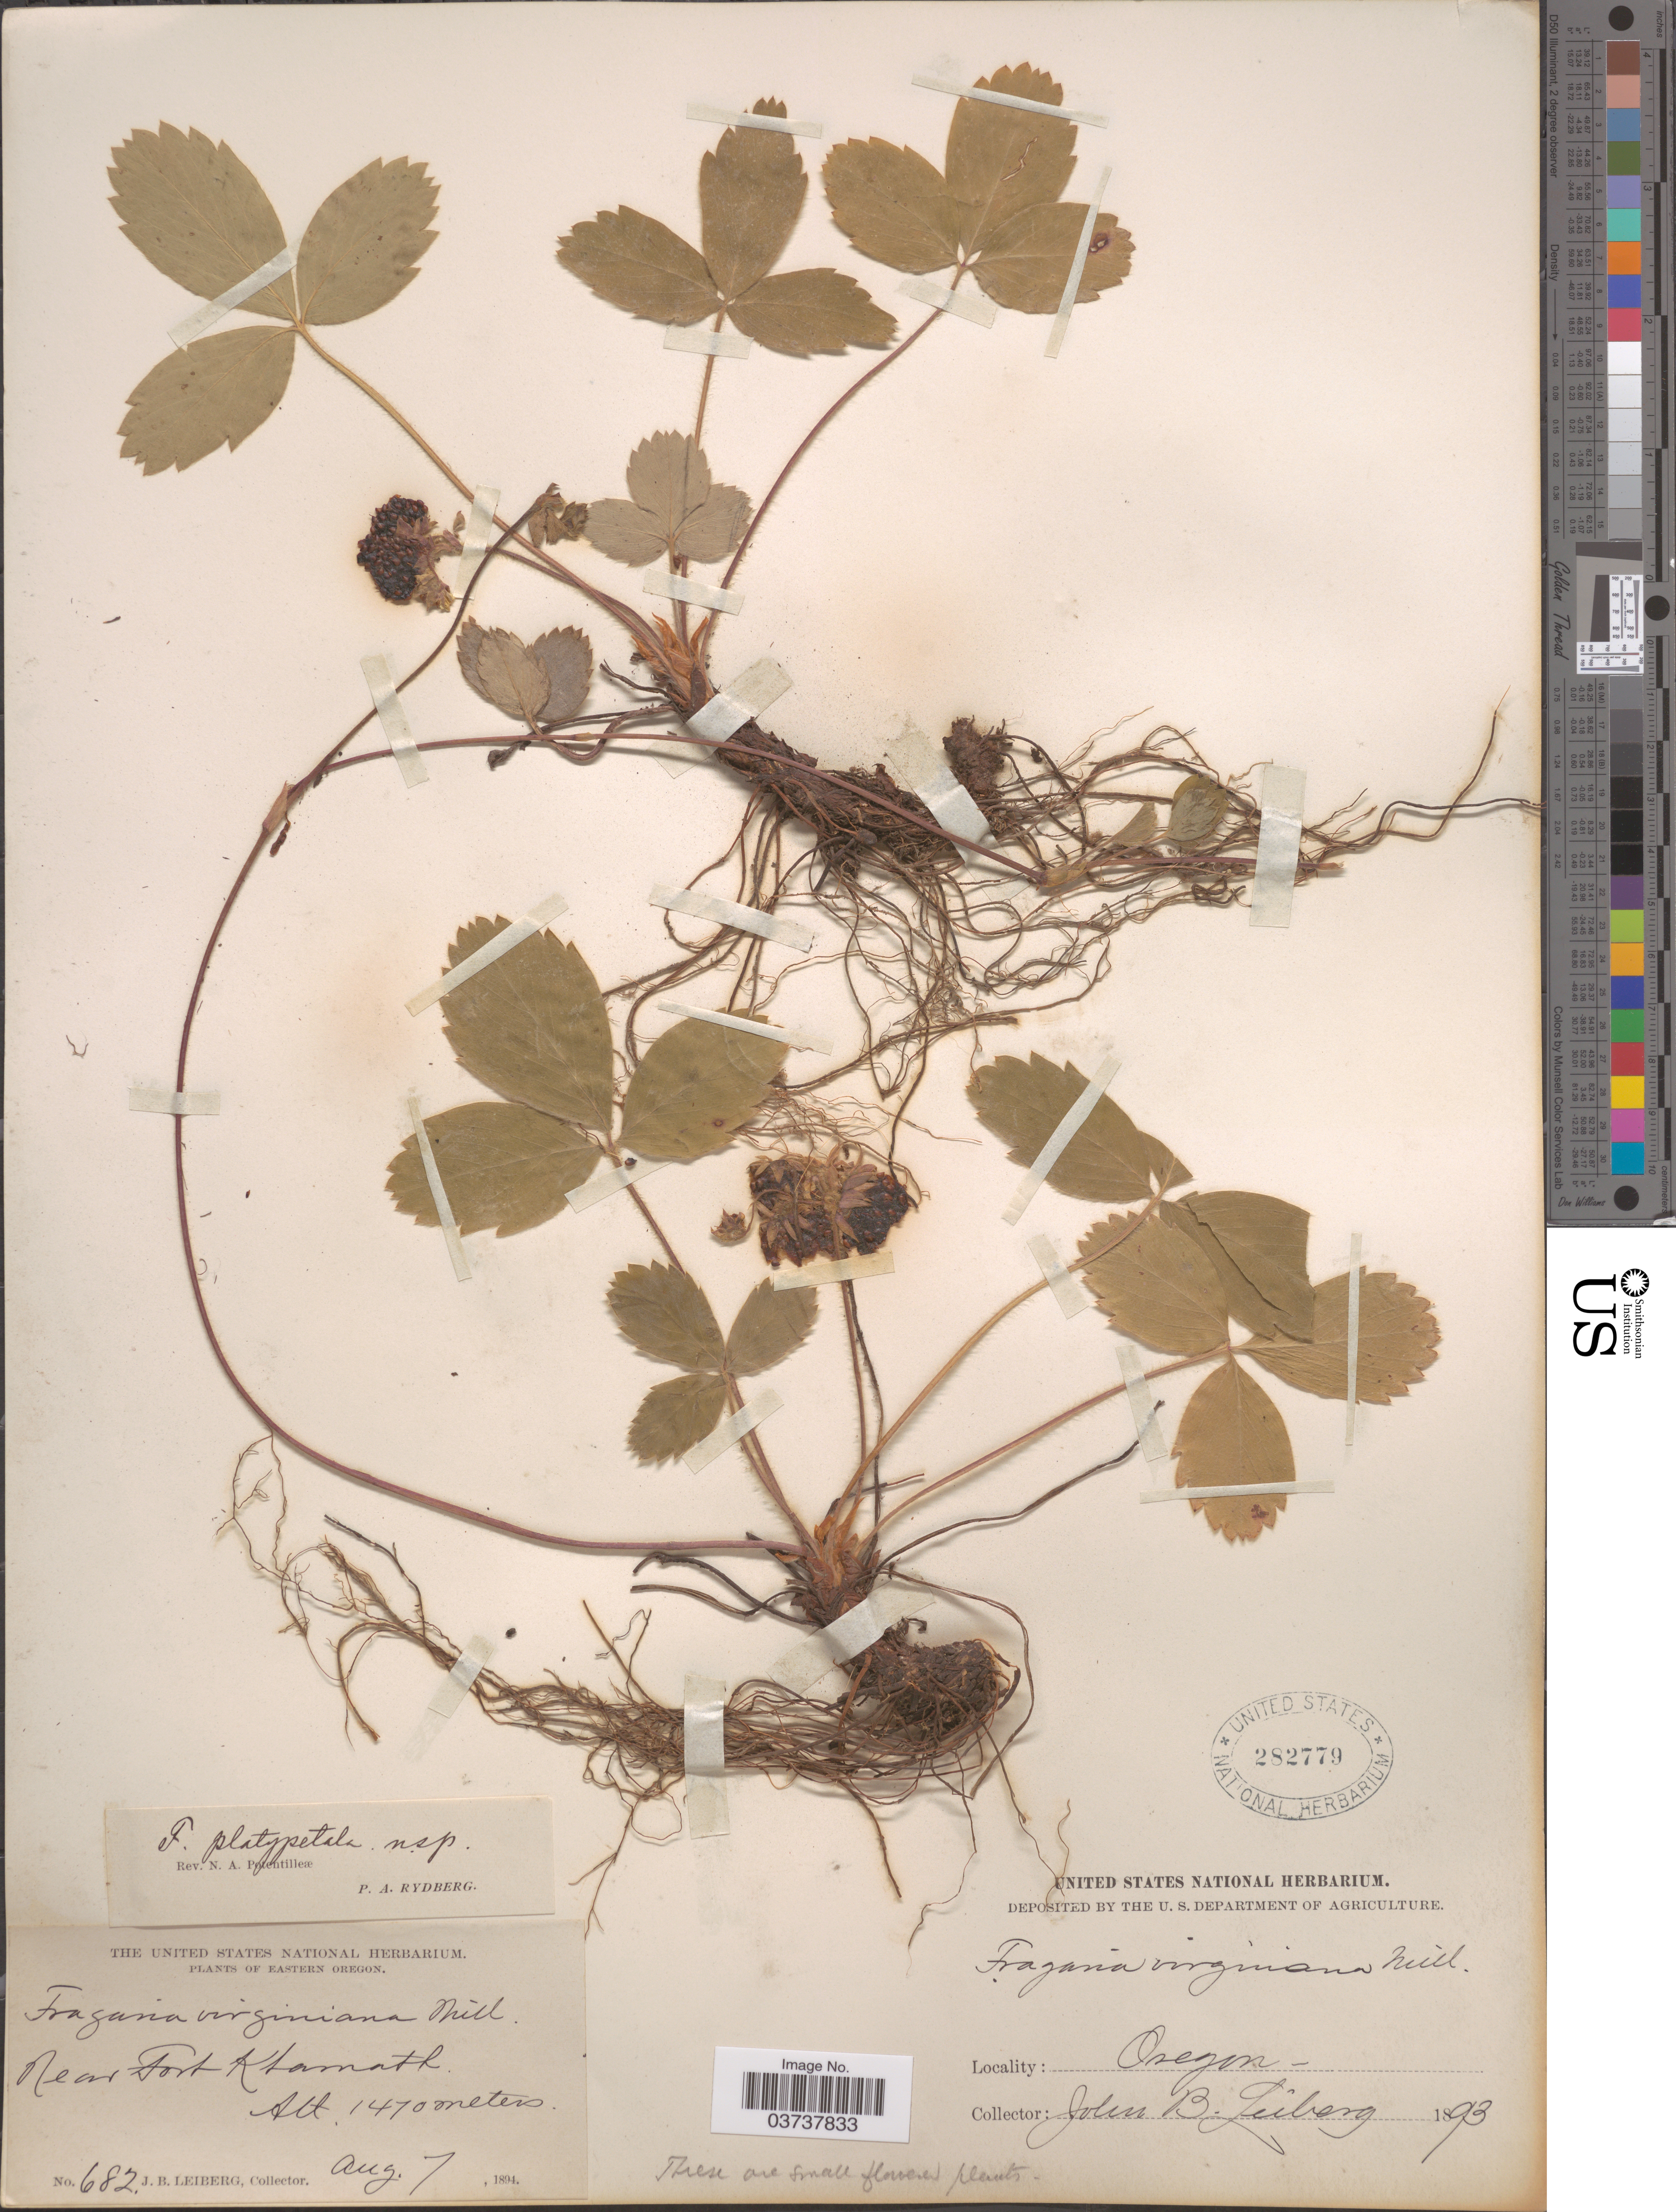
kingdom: Plantae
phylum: Tracheophyta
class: Magnoliopsida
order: Rosales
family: Rosaceae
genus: Fragaria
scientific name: Fragaria virginiana subsp. platypetala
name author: (Rydb.) Staudt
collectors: J. B. Leiberg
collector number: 682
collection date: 1894-08-07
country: United States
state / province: Oregon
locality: Eastern Oregon. Near Fort Klamath.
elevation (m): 1470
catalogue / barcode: US 282779